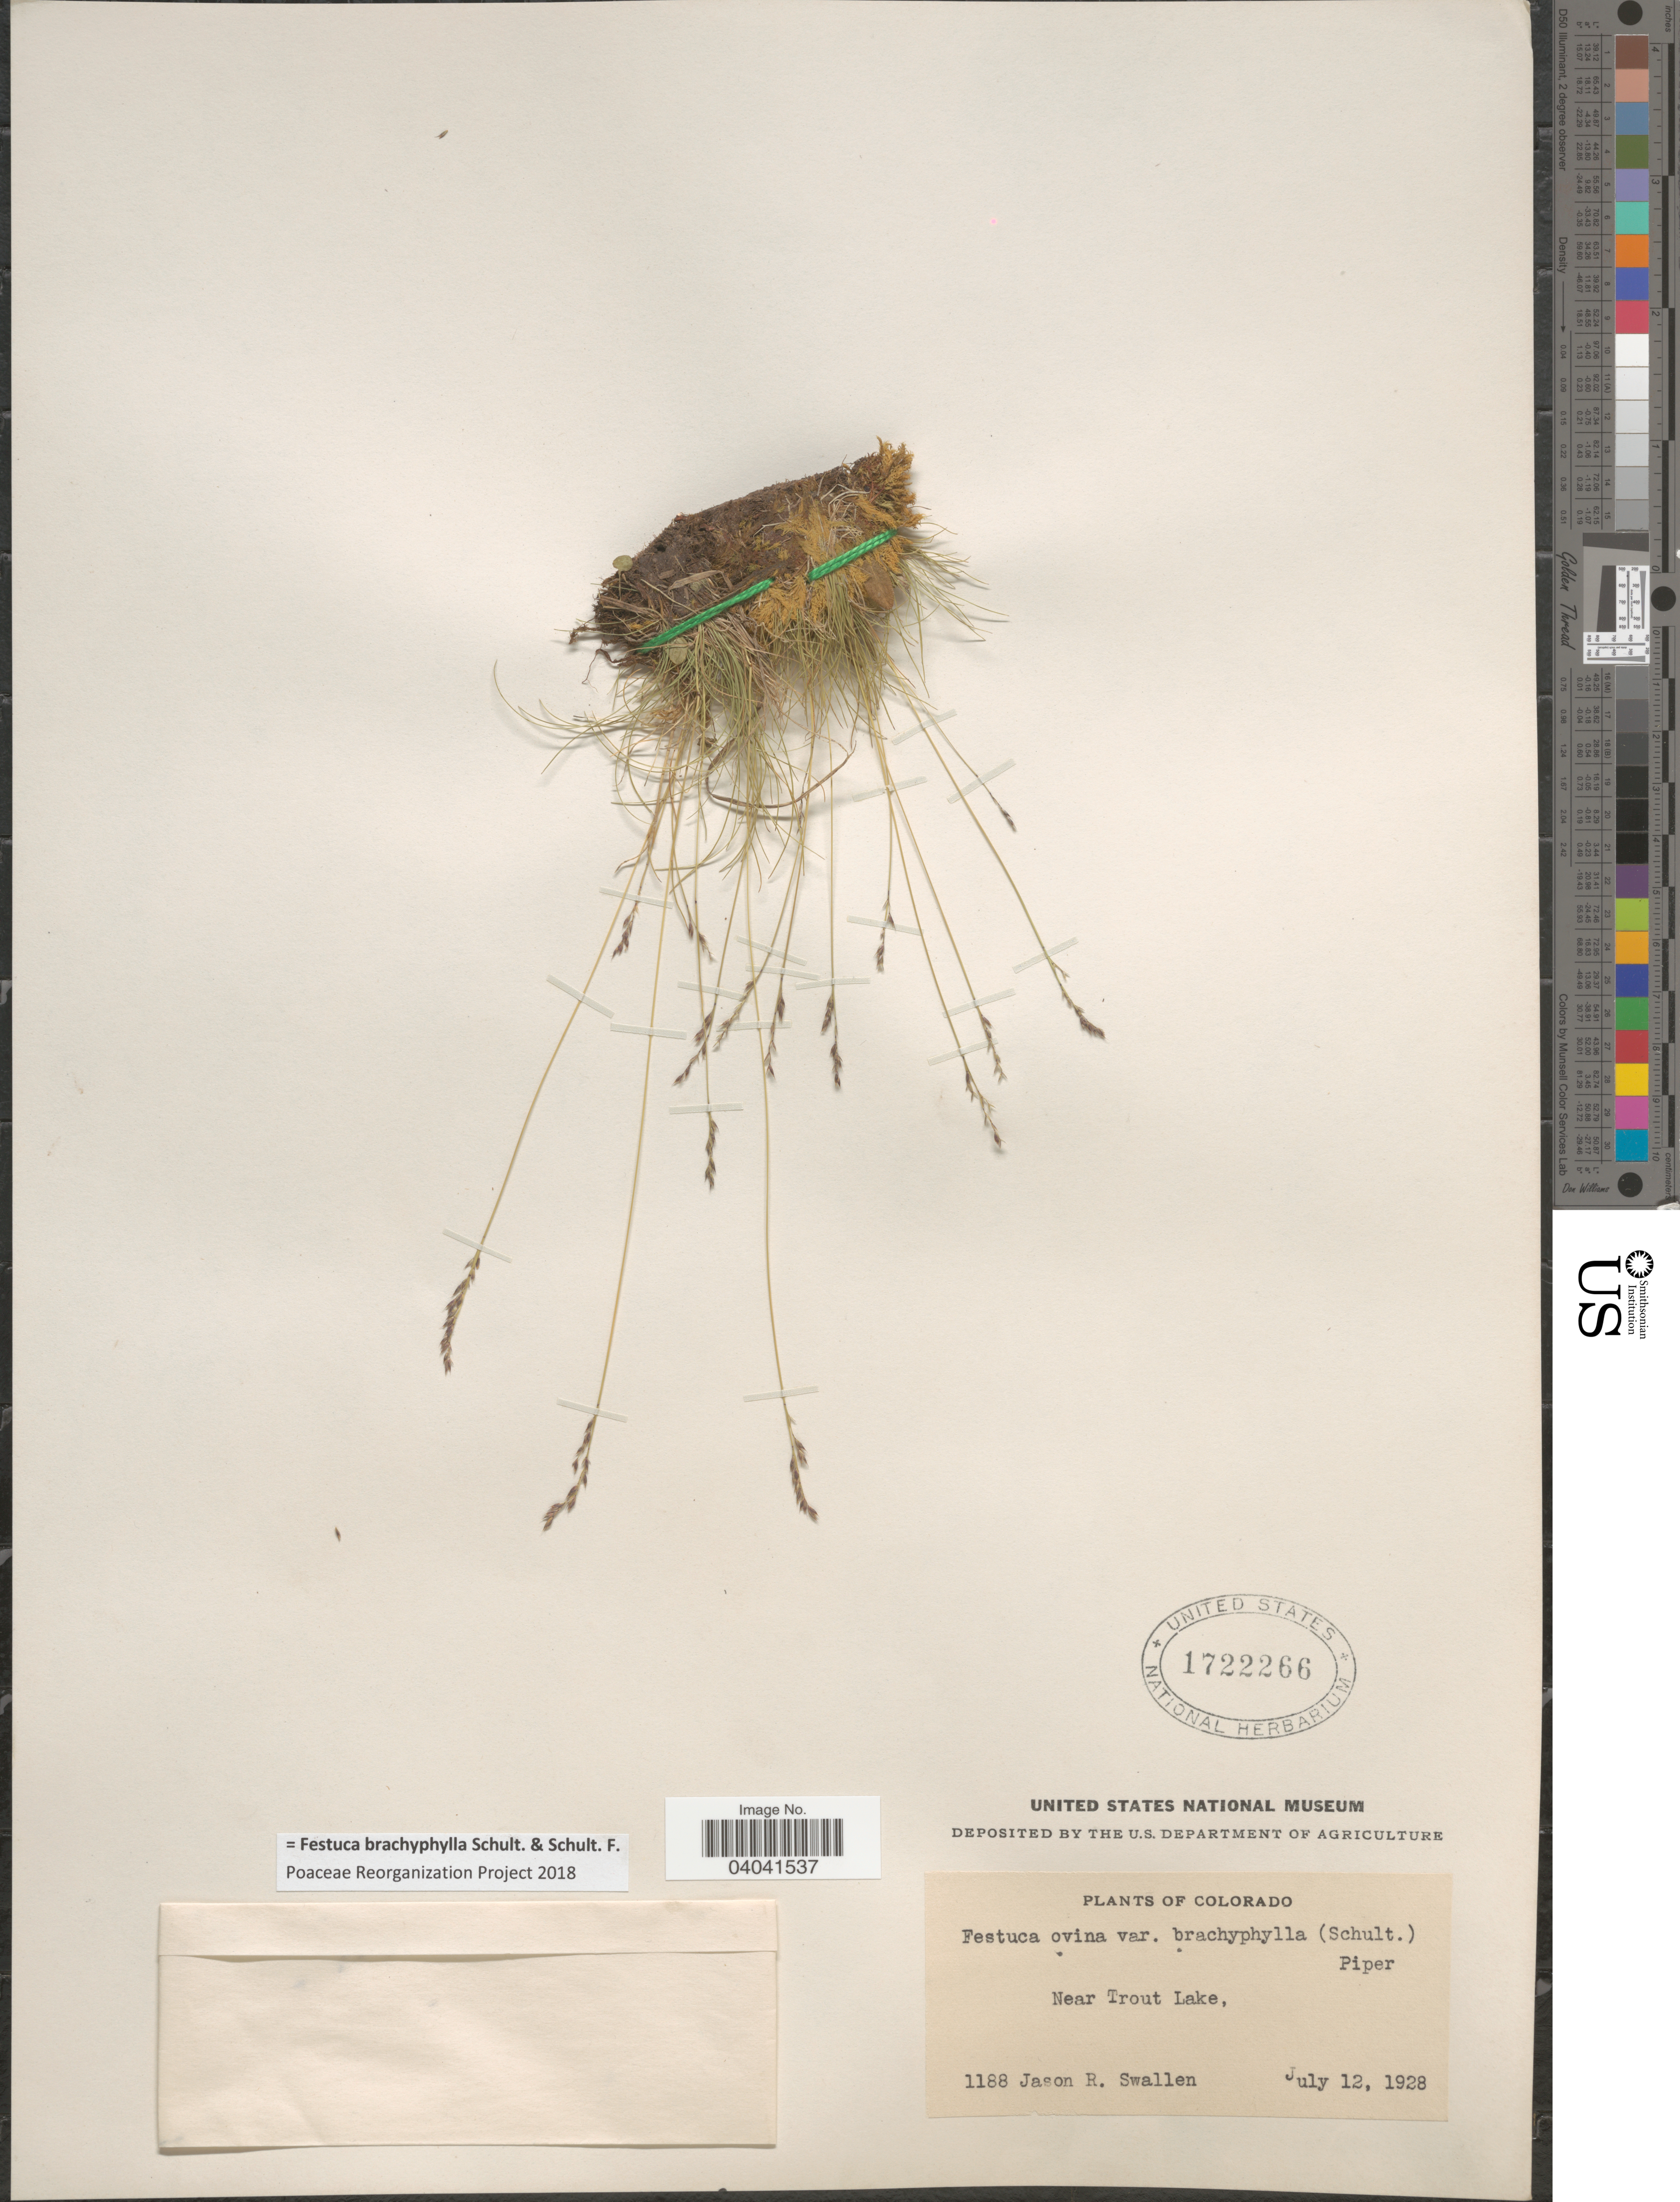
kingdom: Plantae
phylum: Tracheophyta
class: Liliopsida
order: Poales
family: Poaceae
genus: Festuca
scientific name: Festuca brachyphylla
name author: Schult. & Schult. f.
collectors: J. R. Swallen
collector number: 1188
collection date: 1928-07-12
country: United States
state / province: Colorado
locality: Near Trout Lake.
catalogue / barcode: US 1722266